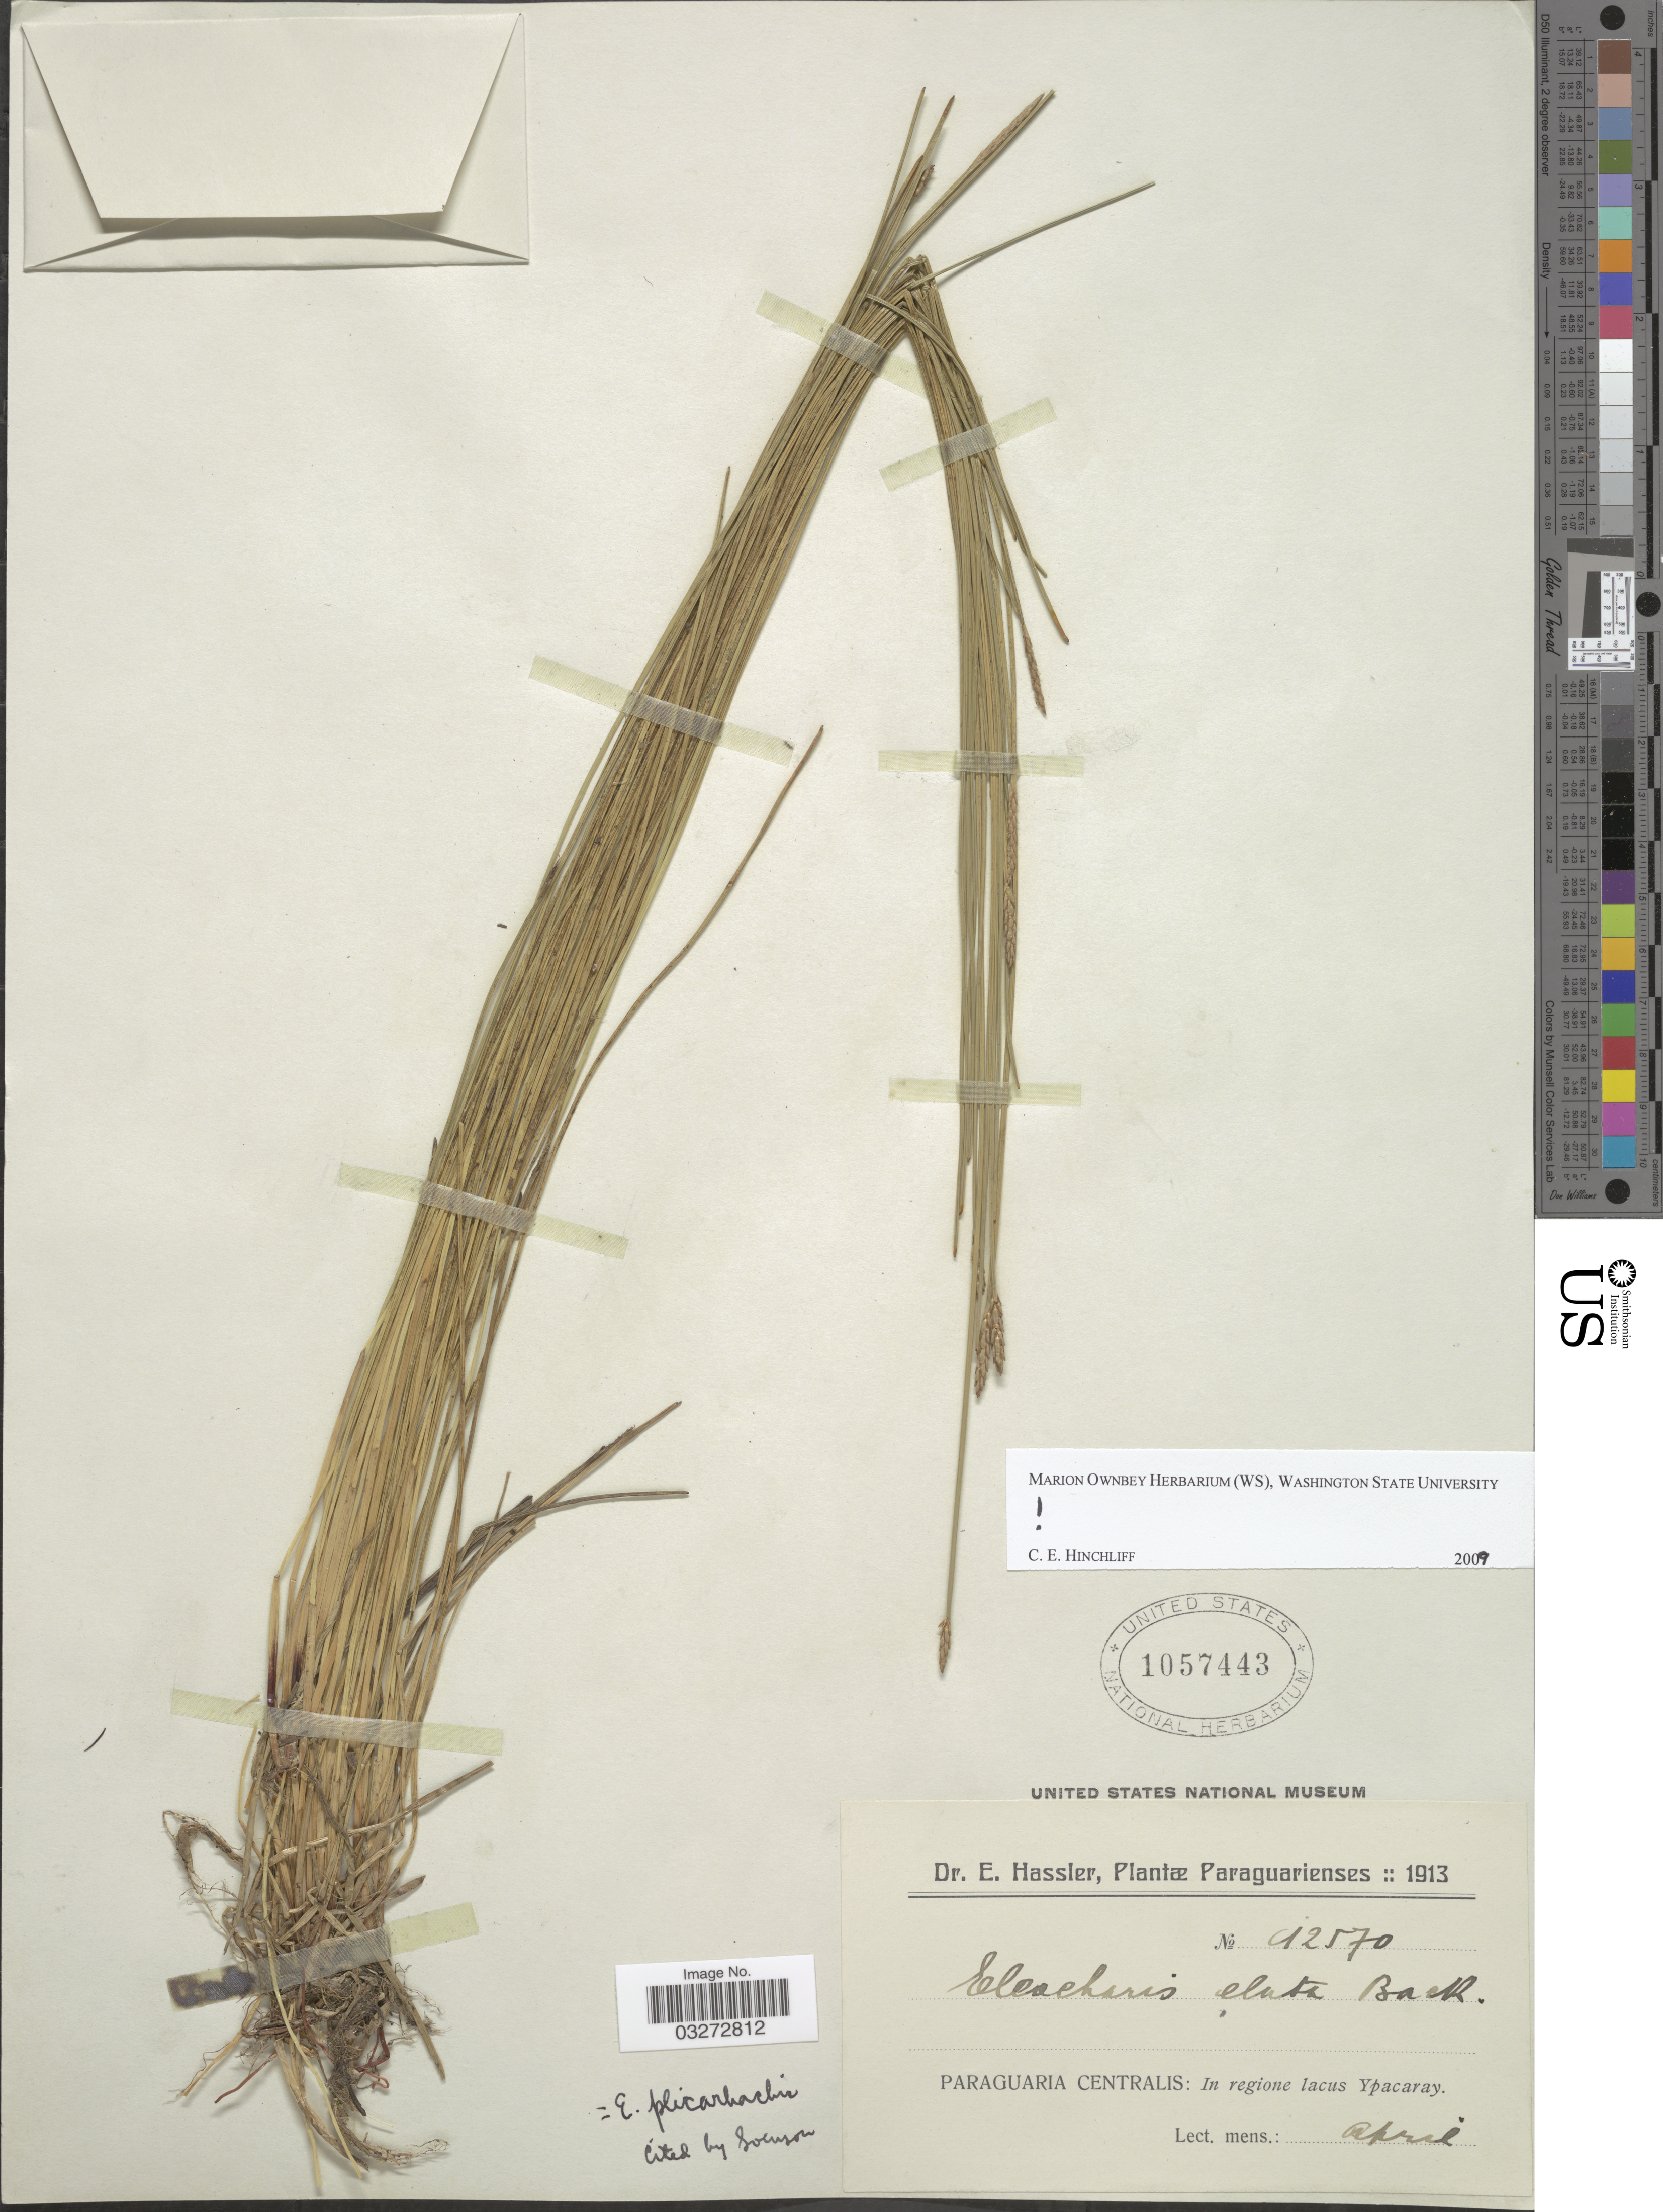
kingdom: Plantae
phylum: Tracheophyta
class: Liliopsida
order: Poales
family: Cyperaceae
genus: Eleocharis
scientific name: Eleocharis plicarhachis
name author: (Griseb.) Svenson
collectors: E. Hassler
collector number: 12570*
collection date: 1913-04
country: Paraguay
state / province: Central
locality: Paraguaria Centralis: In regione lacus Ypacaray.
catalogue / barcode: US 1057443